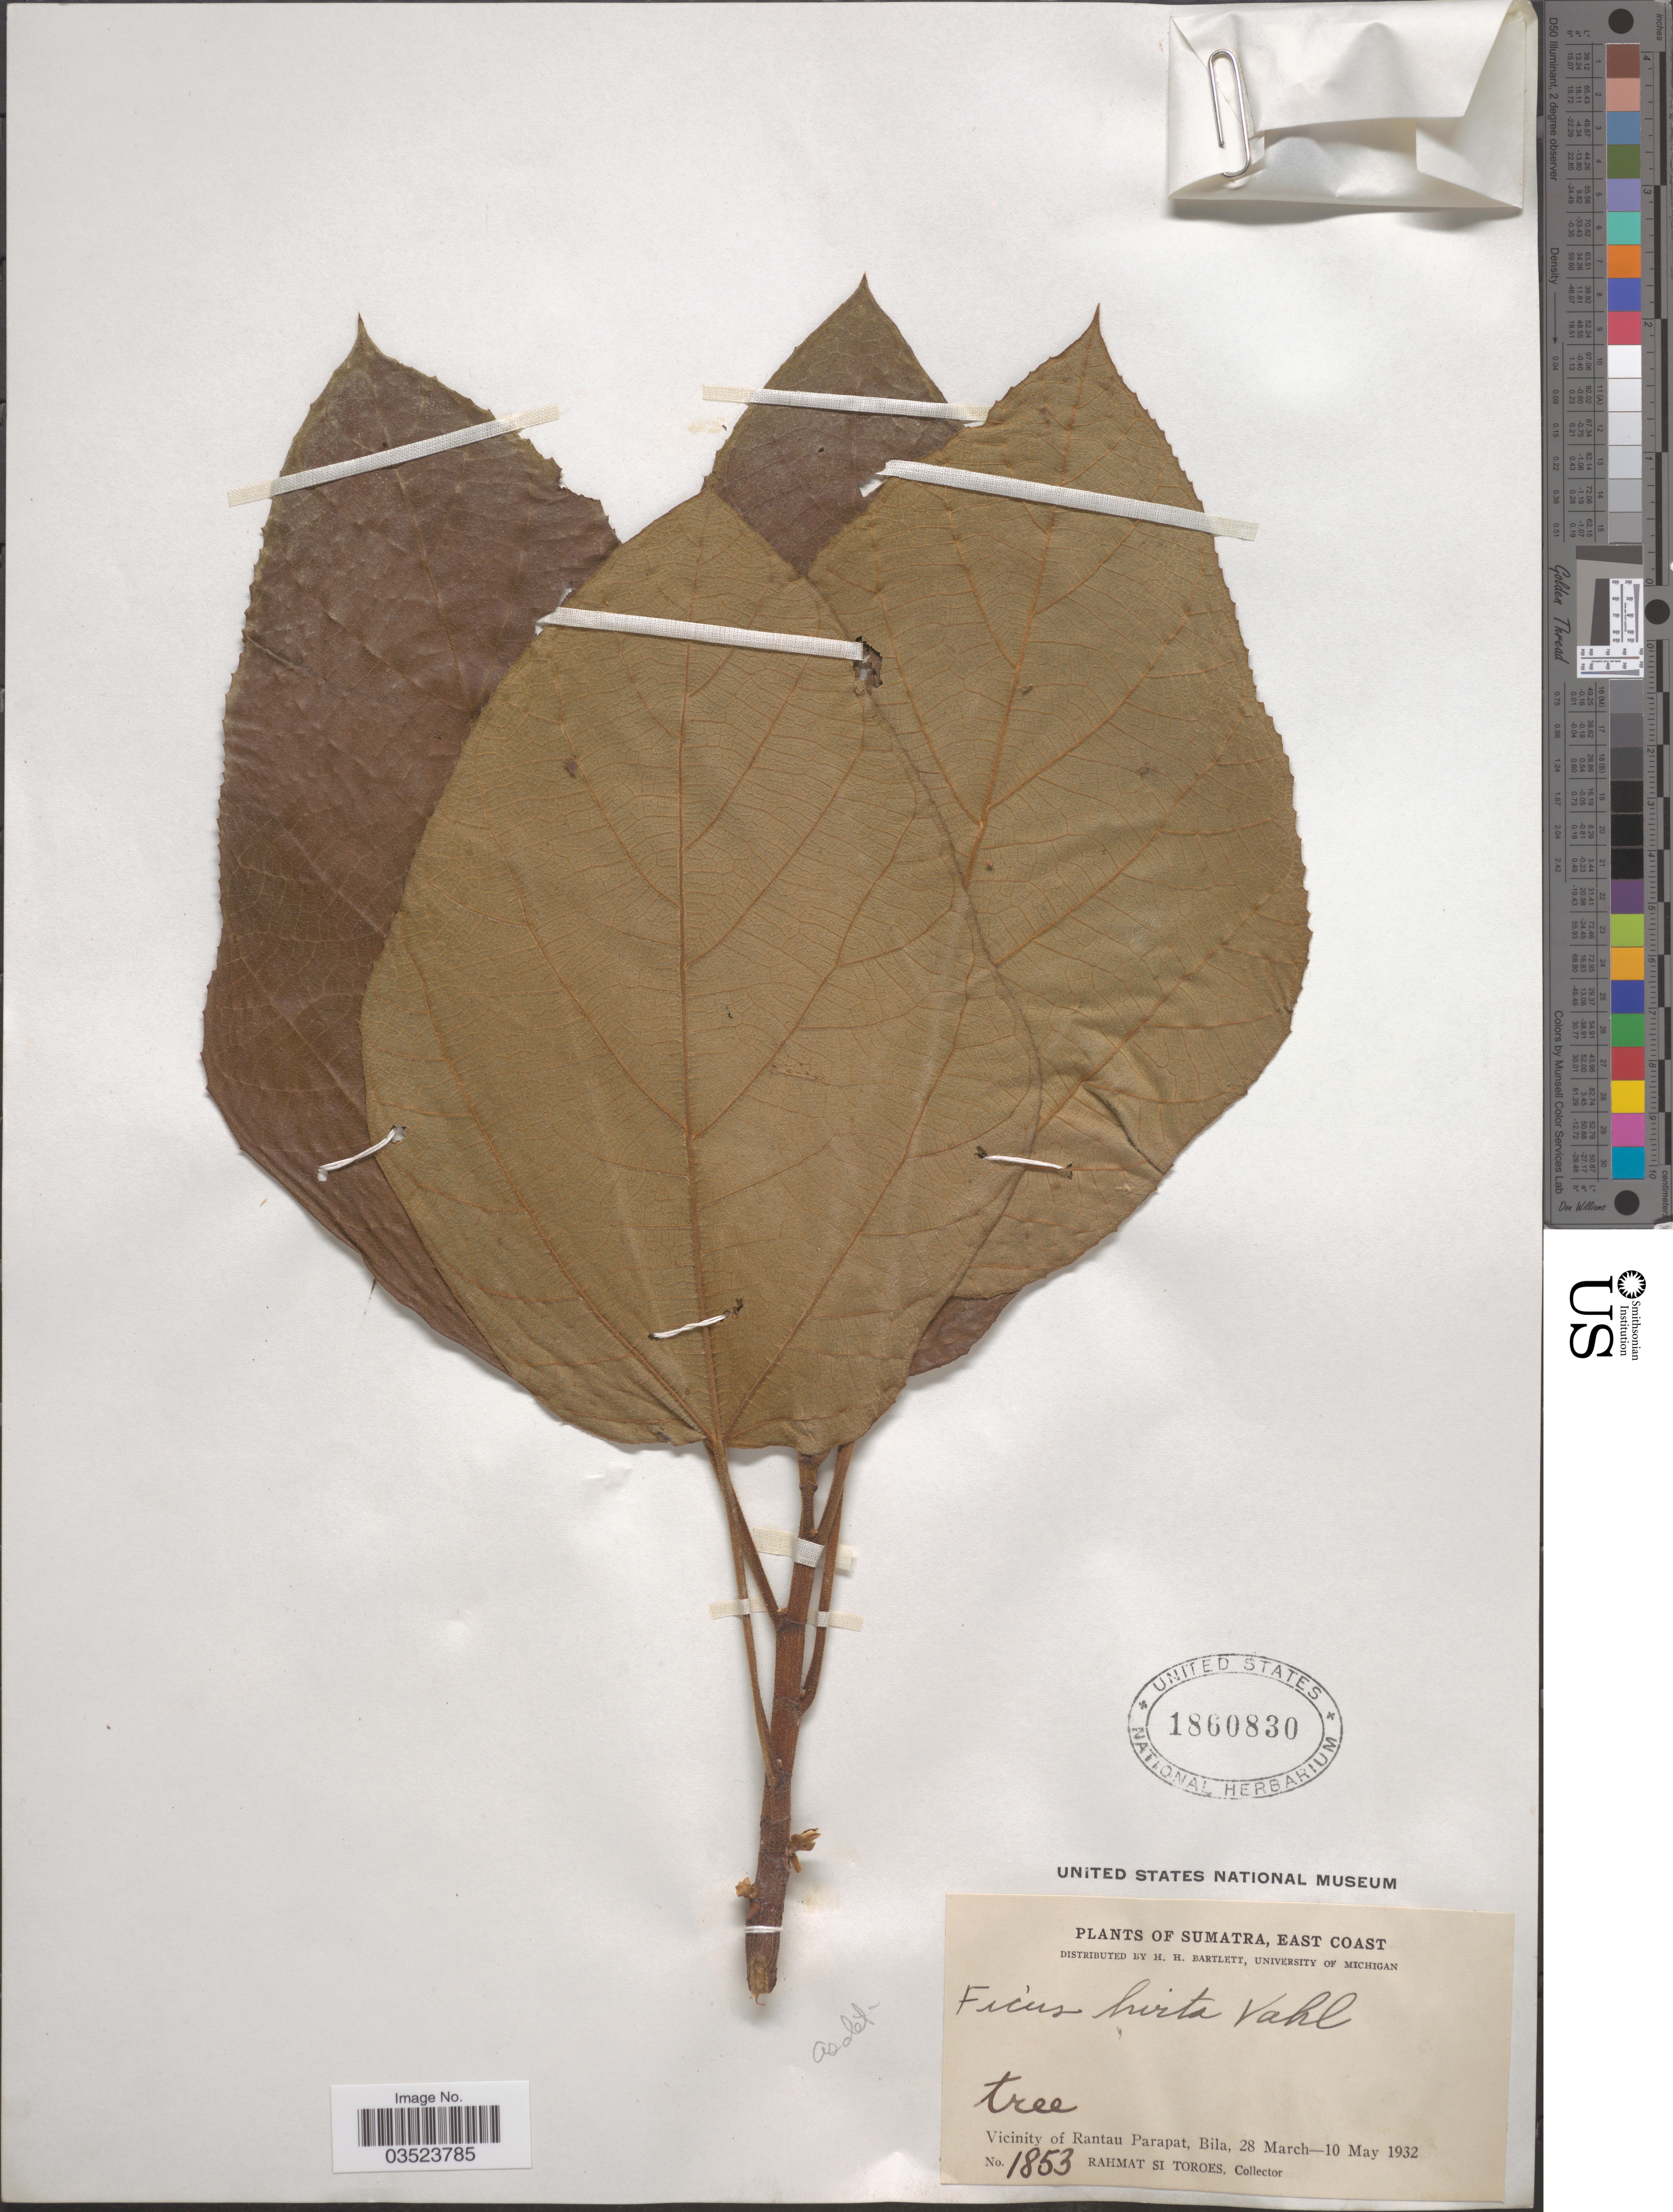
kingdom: Plantae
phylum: Tracheophyta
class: Magnoliopsida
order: Rosales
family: Moraceae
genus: Ficus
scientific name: Ficus hirta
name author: Vahl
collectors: Rahmat Si Boeea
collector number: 1853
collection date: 1932-03-28/1932-05-10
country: Indonesia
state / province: Sumatra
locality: East Coast. Vicinity of Rantau Parapat, Bila.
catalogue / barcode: US 1860830